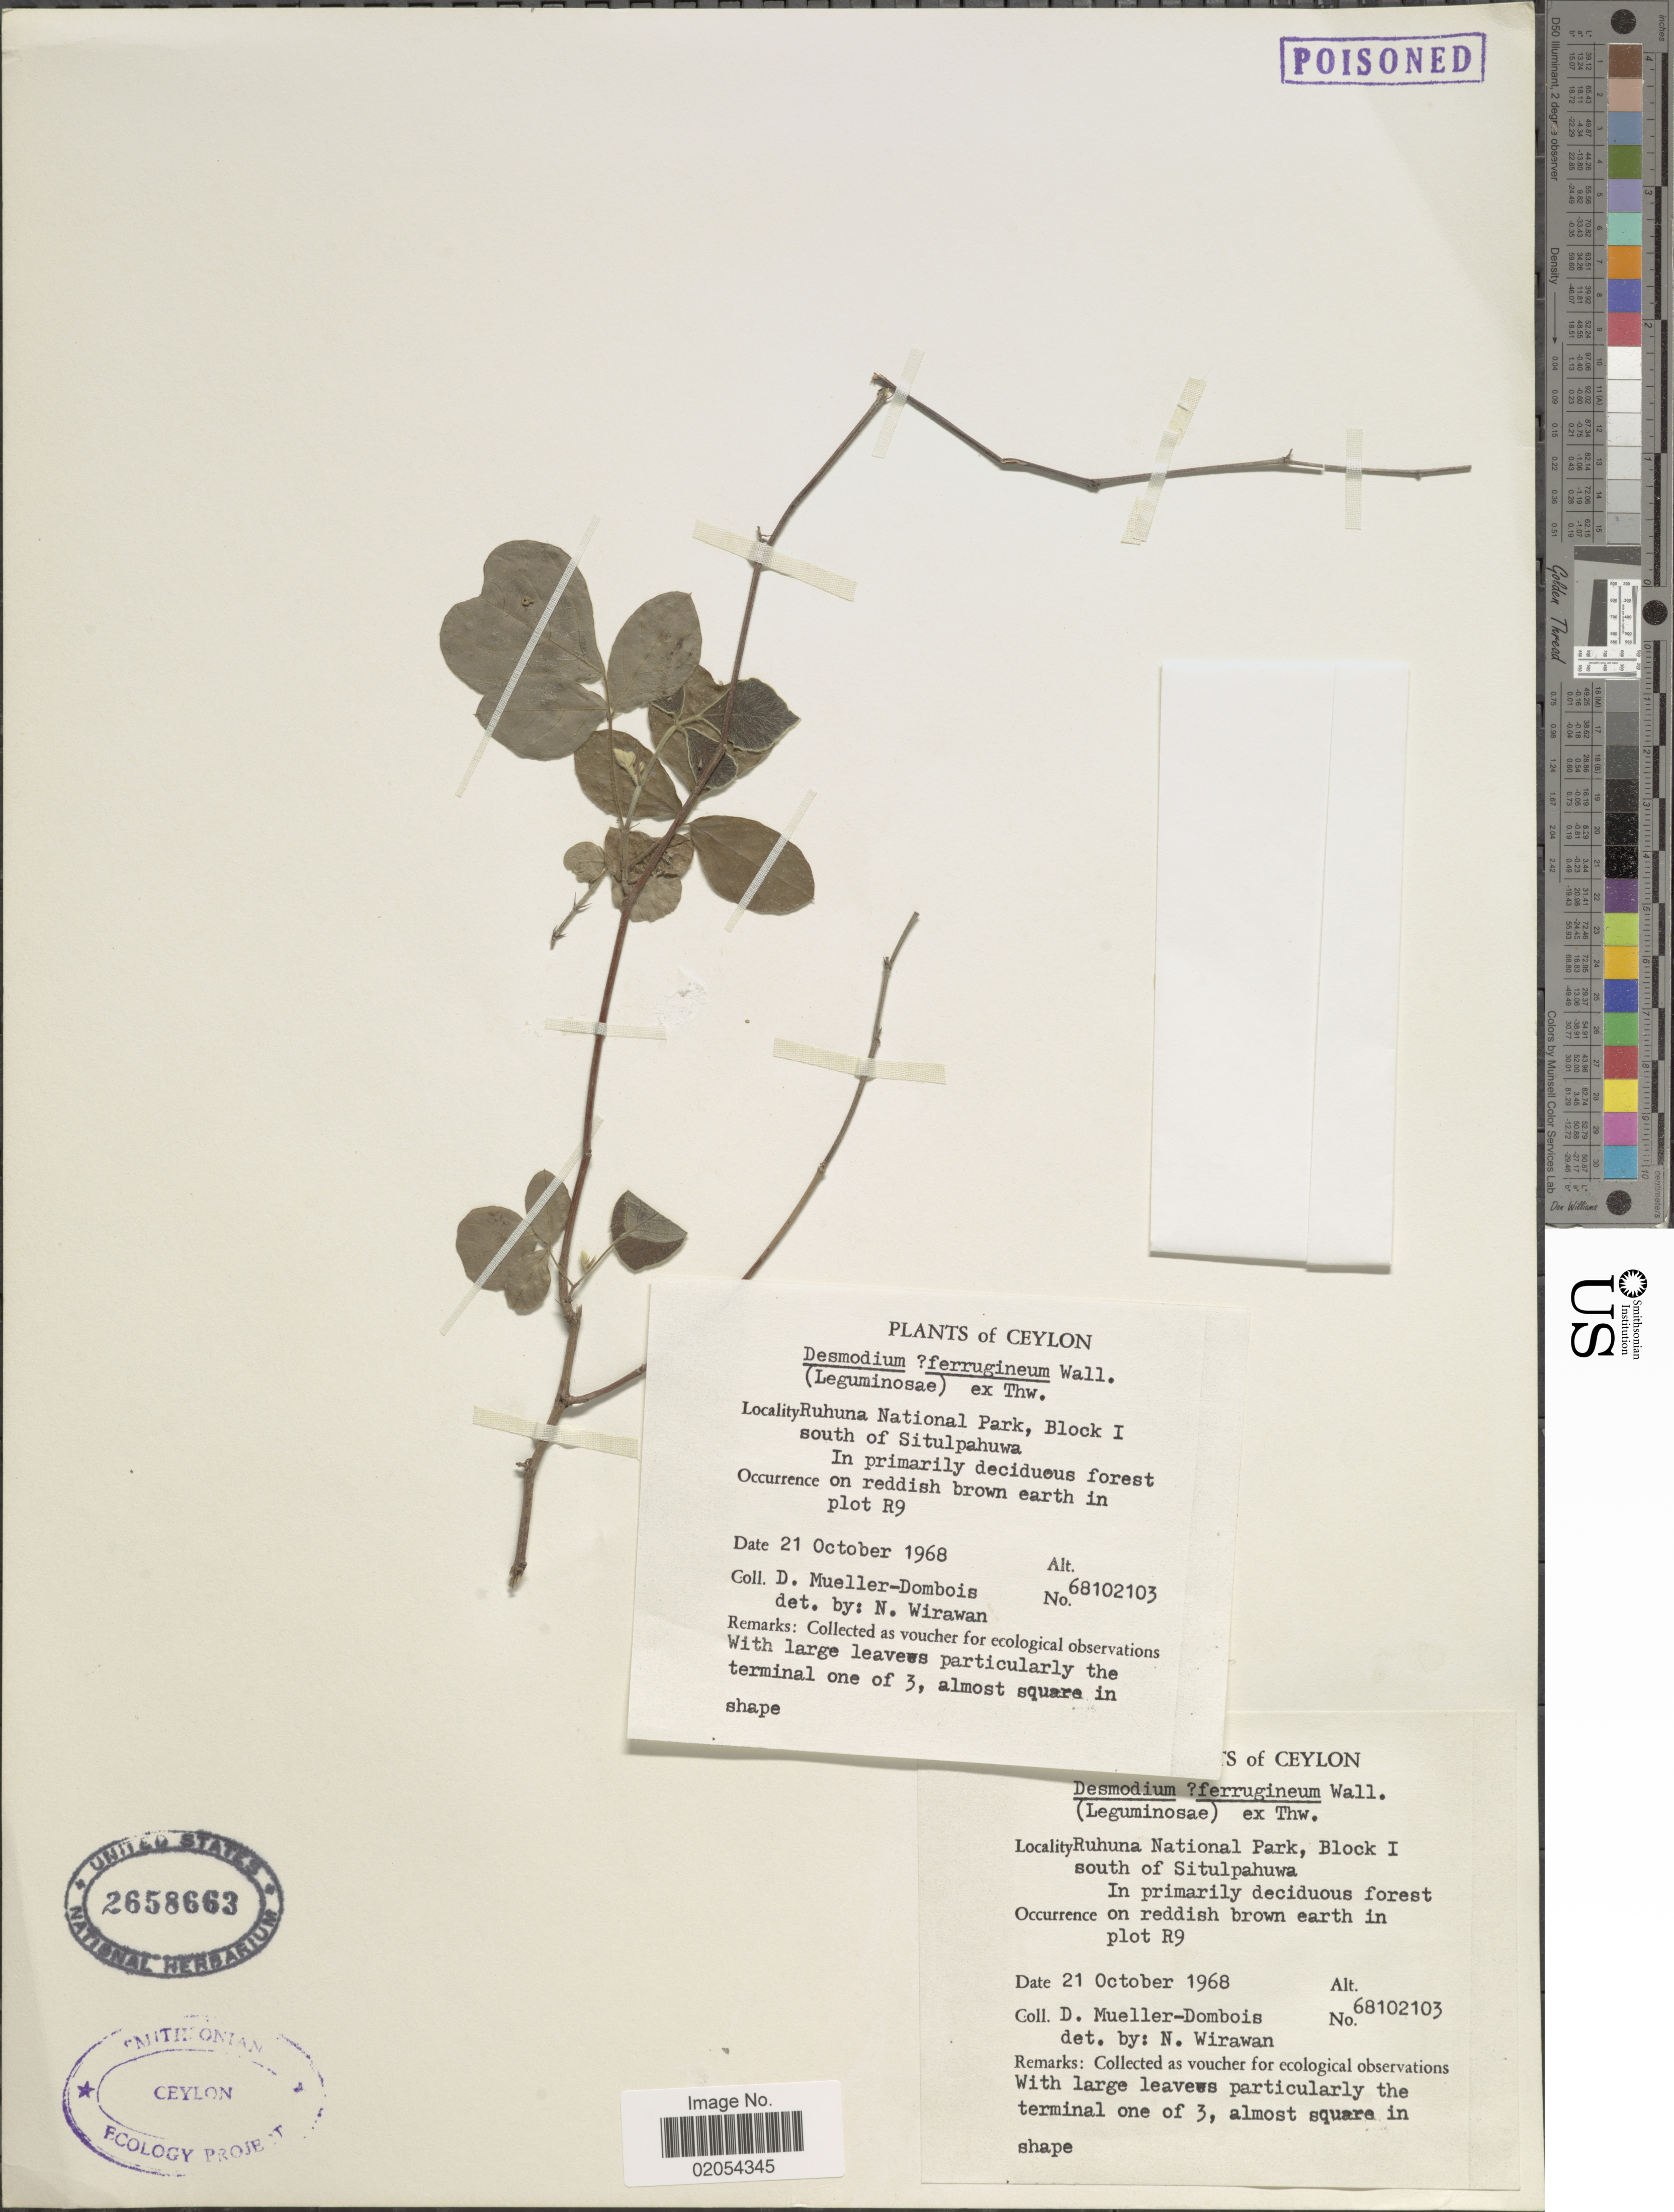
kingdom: Plantae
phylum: Tracheophyta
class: Magnoliopsida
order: Fabales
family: Fabaceae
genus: Desmodium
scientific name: Desmodium ferrugineum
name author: Wall.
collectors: D. Mueller-Dombois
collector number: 68102103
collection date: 1968-10-21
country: Sri Lanka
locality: Ceylon, Ruhuna National Park, Block I south of Situlpahuwa.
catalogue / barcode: US 2658663